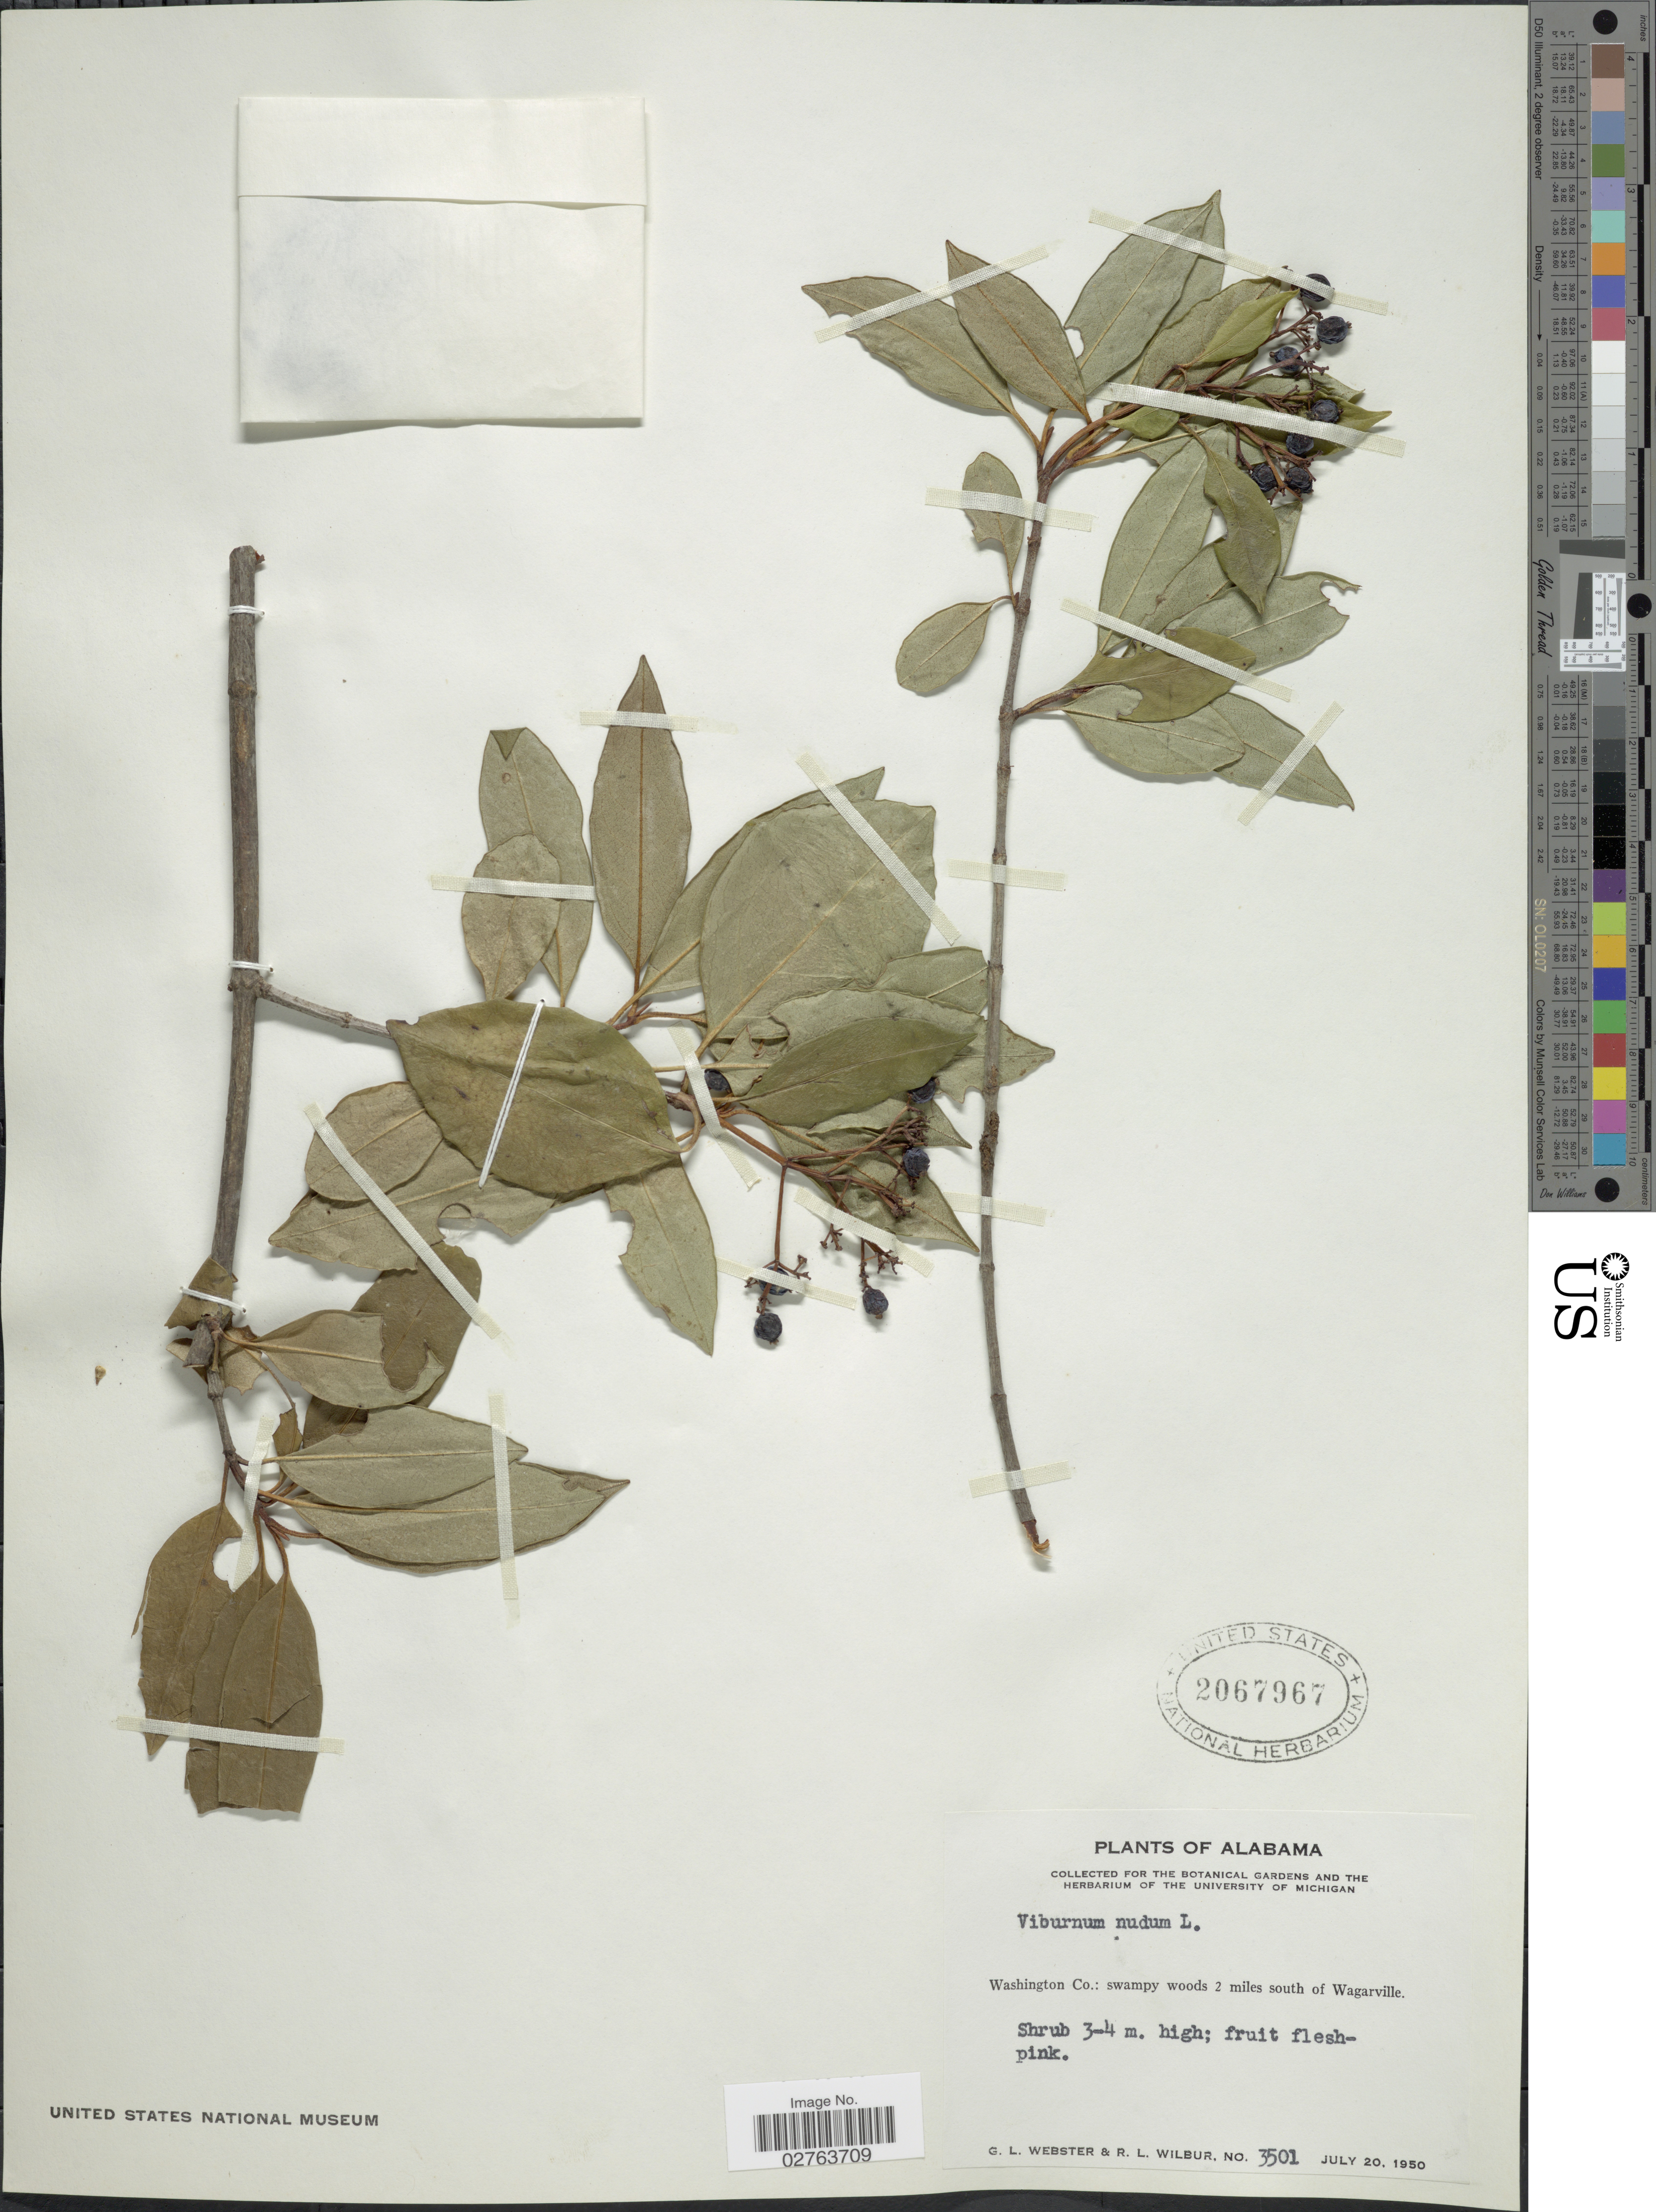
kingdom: Plantae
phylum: Tracheophyta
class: Magnoliopsida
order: Dipsacales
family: Viburnaceae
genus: Viburnum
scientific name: Viburnum nudum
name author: L.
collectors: G. L. Webster & R. L. Wilbur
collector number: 3501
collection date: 1950-07-20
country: United States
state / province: Washington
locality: Washington Co.: swampy woods 2 miles south of Wagarville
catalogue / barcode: US 2067967